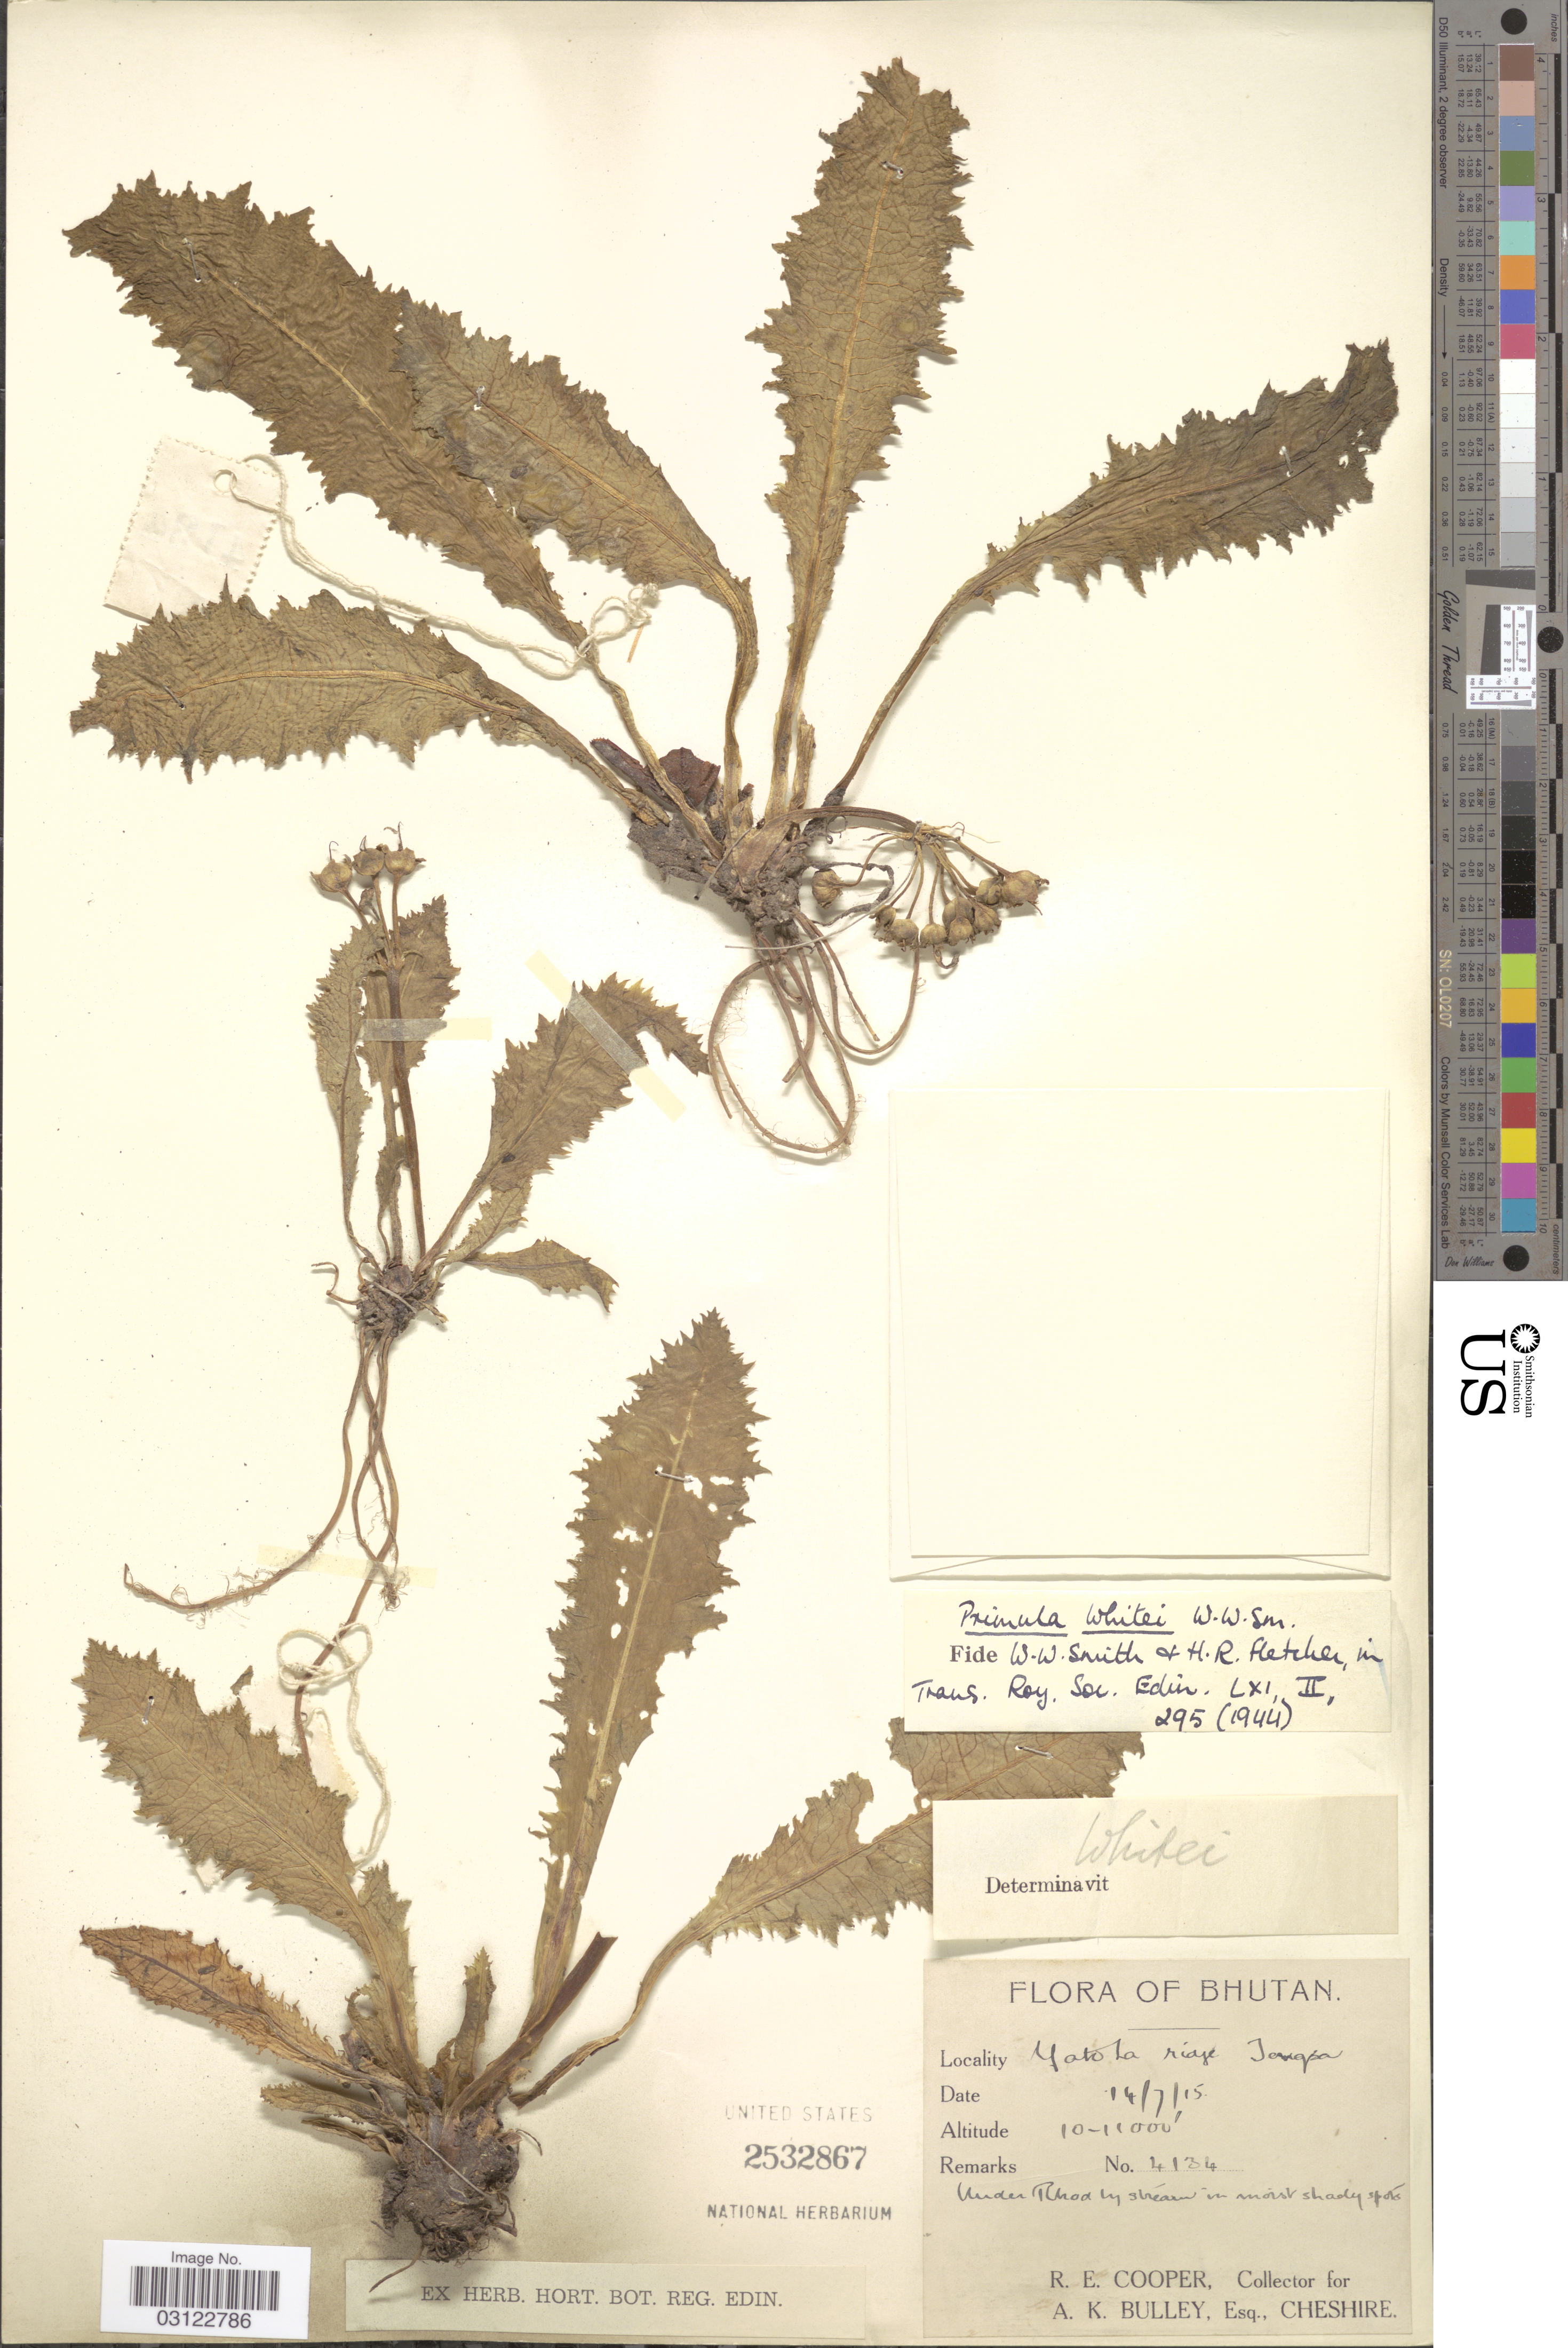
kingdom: Plantae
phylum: Tracheophyta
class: Magnoliopsida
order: Ericales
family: Primulaceae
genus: Primula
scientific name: Primula whitei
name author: W.W. Sm.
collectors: R. E. Cooper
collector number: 4134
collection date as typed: Transcribed d/m/y: 14/7/15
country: Bhutan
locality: Yatoha ridge, Tongsa.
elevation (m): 305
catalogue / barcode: US 2532867